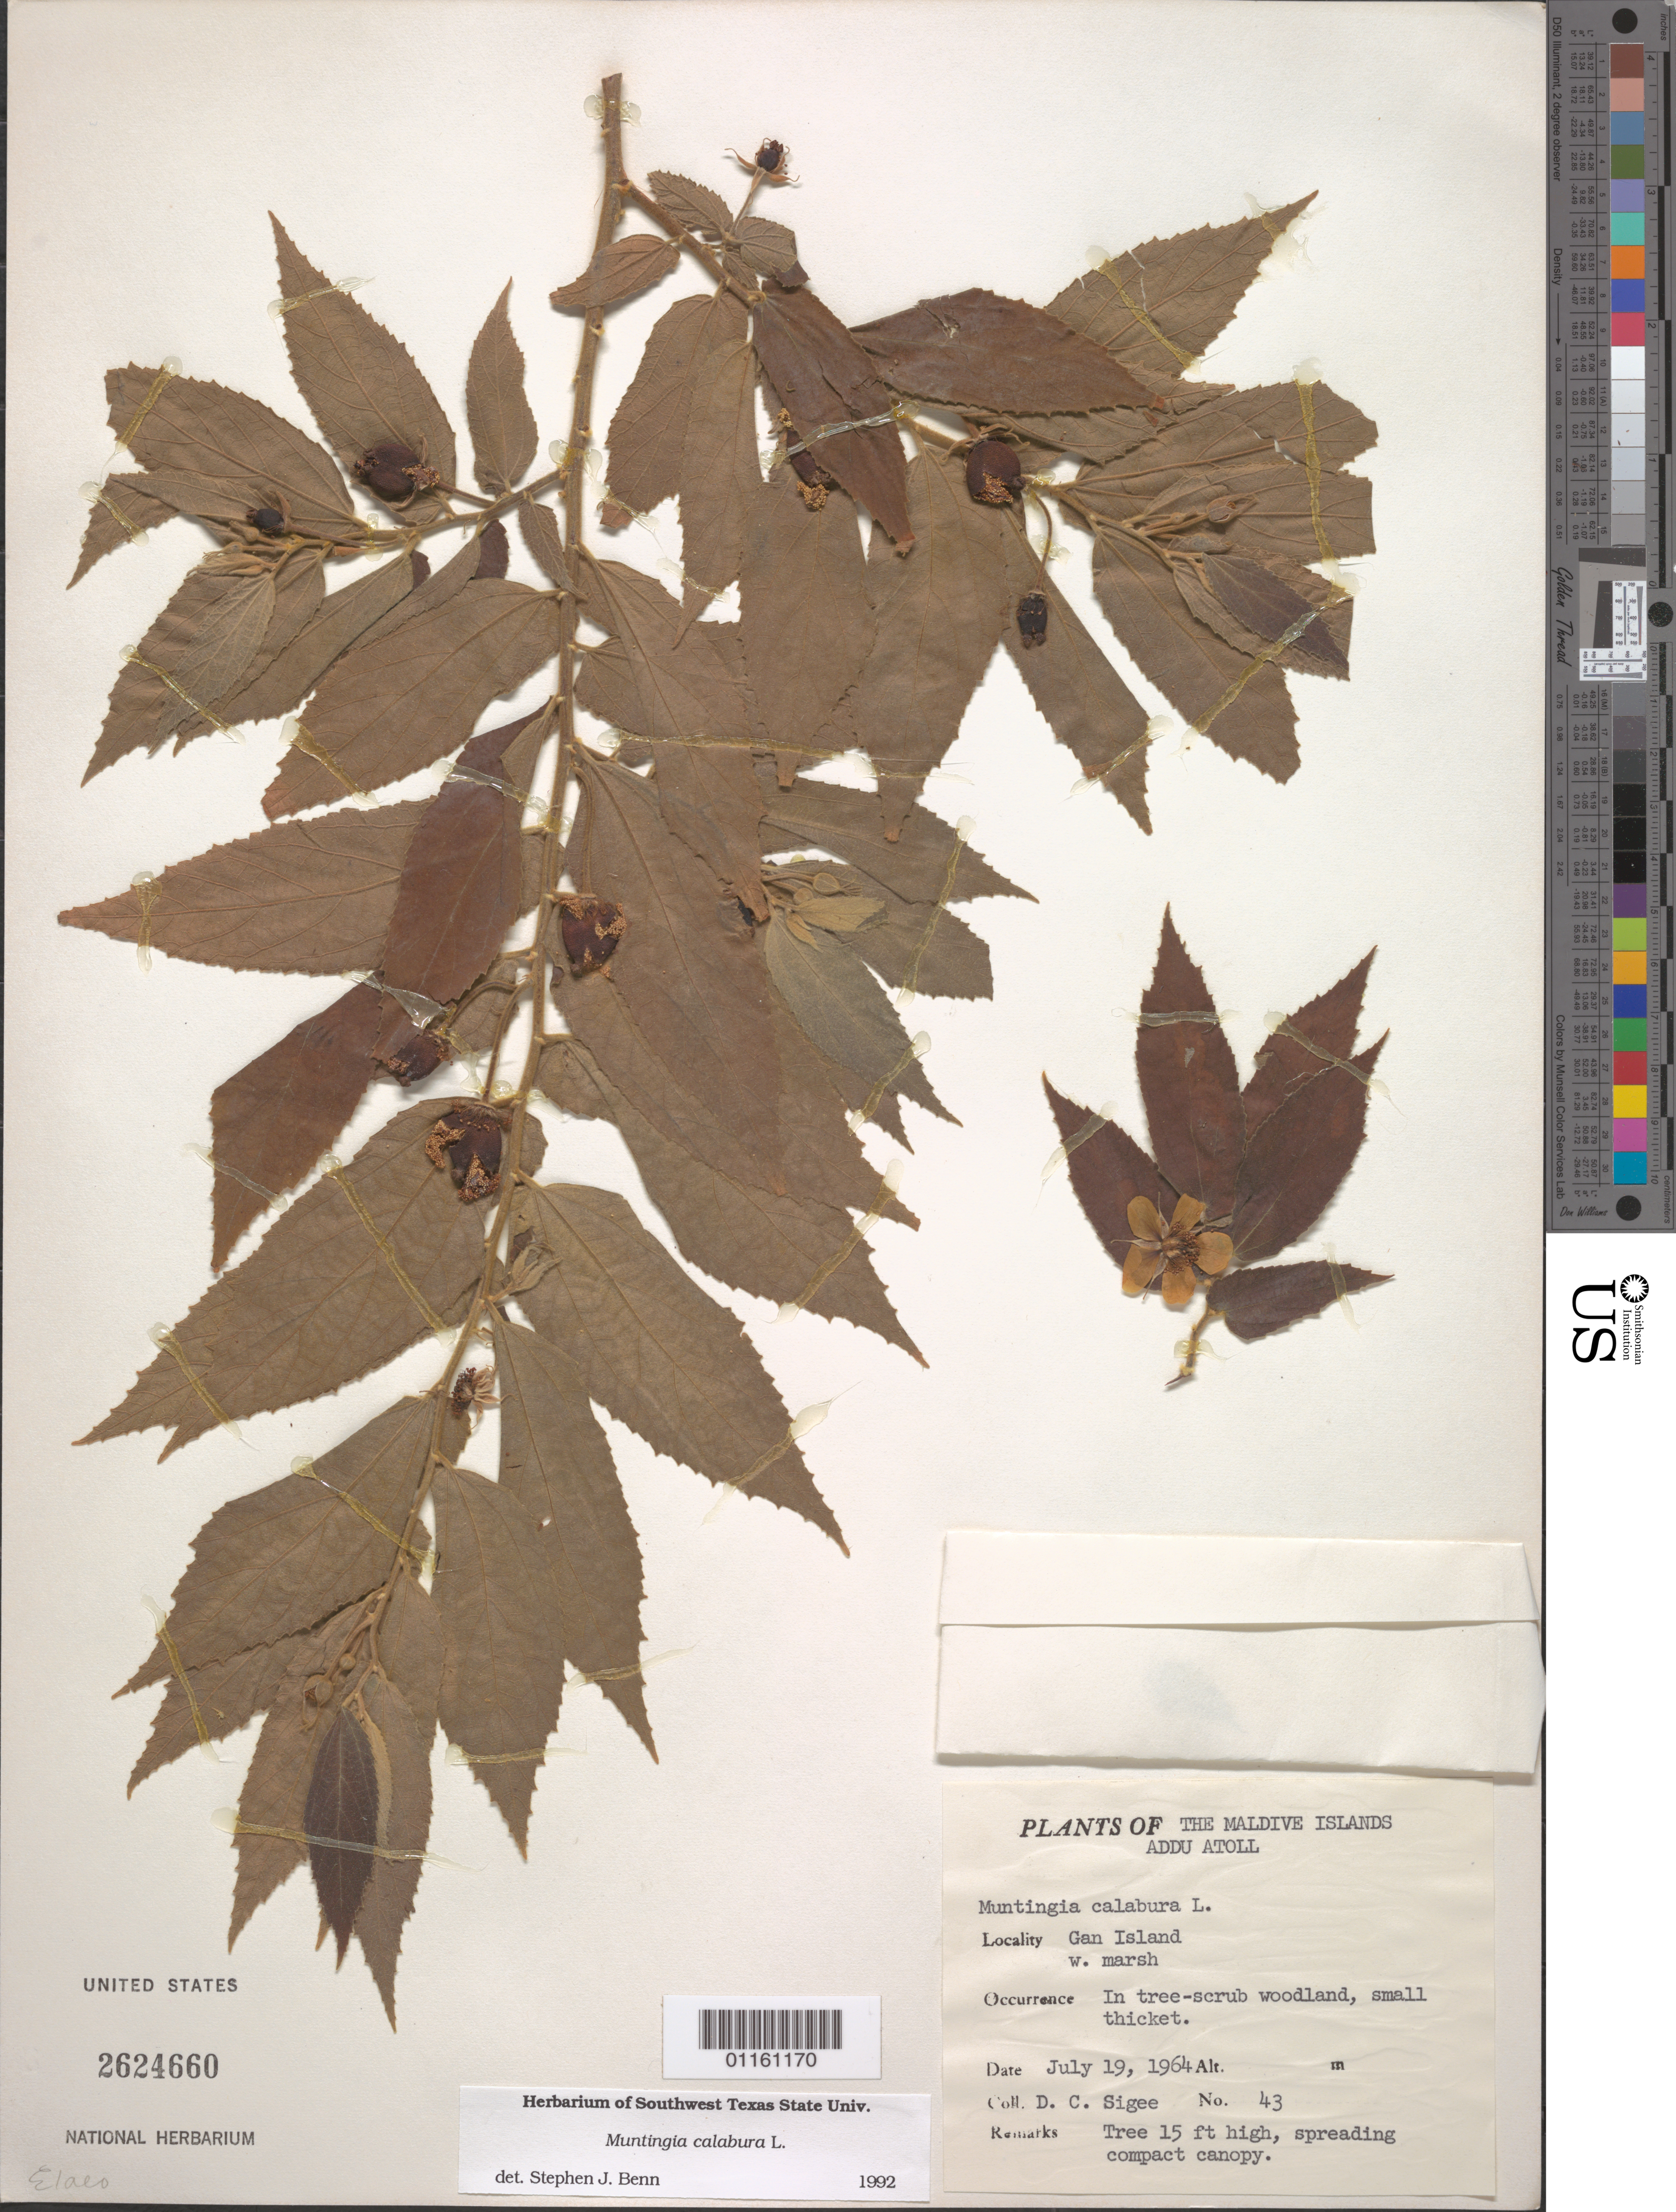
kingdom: Plantae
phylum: Tracheophyta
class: Magnoliopsida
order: Malvales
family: Muntingiaceae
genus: Muntingia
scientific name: Muntingia calabura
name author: L.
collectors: D. C. Sigee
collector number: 43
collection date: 1964-07-19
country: Maldive Islands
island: Gan Islet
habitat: In tree- shrub woodland, small thicket.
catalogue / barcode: US 2624660